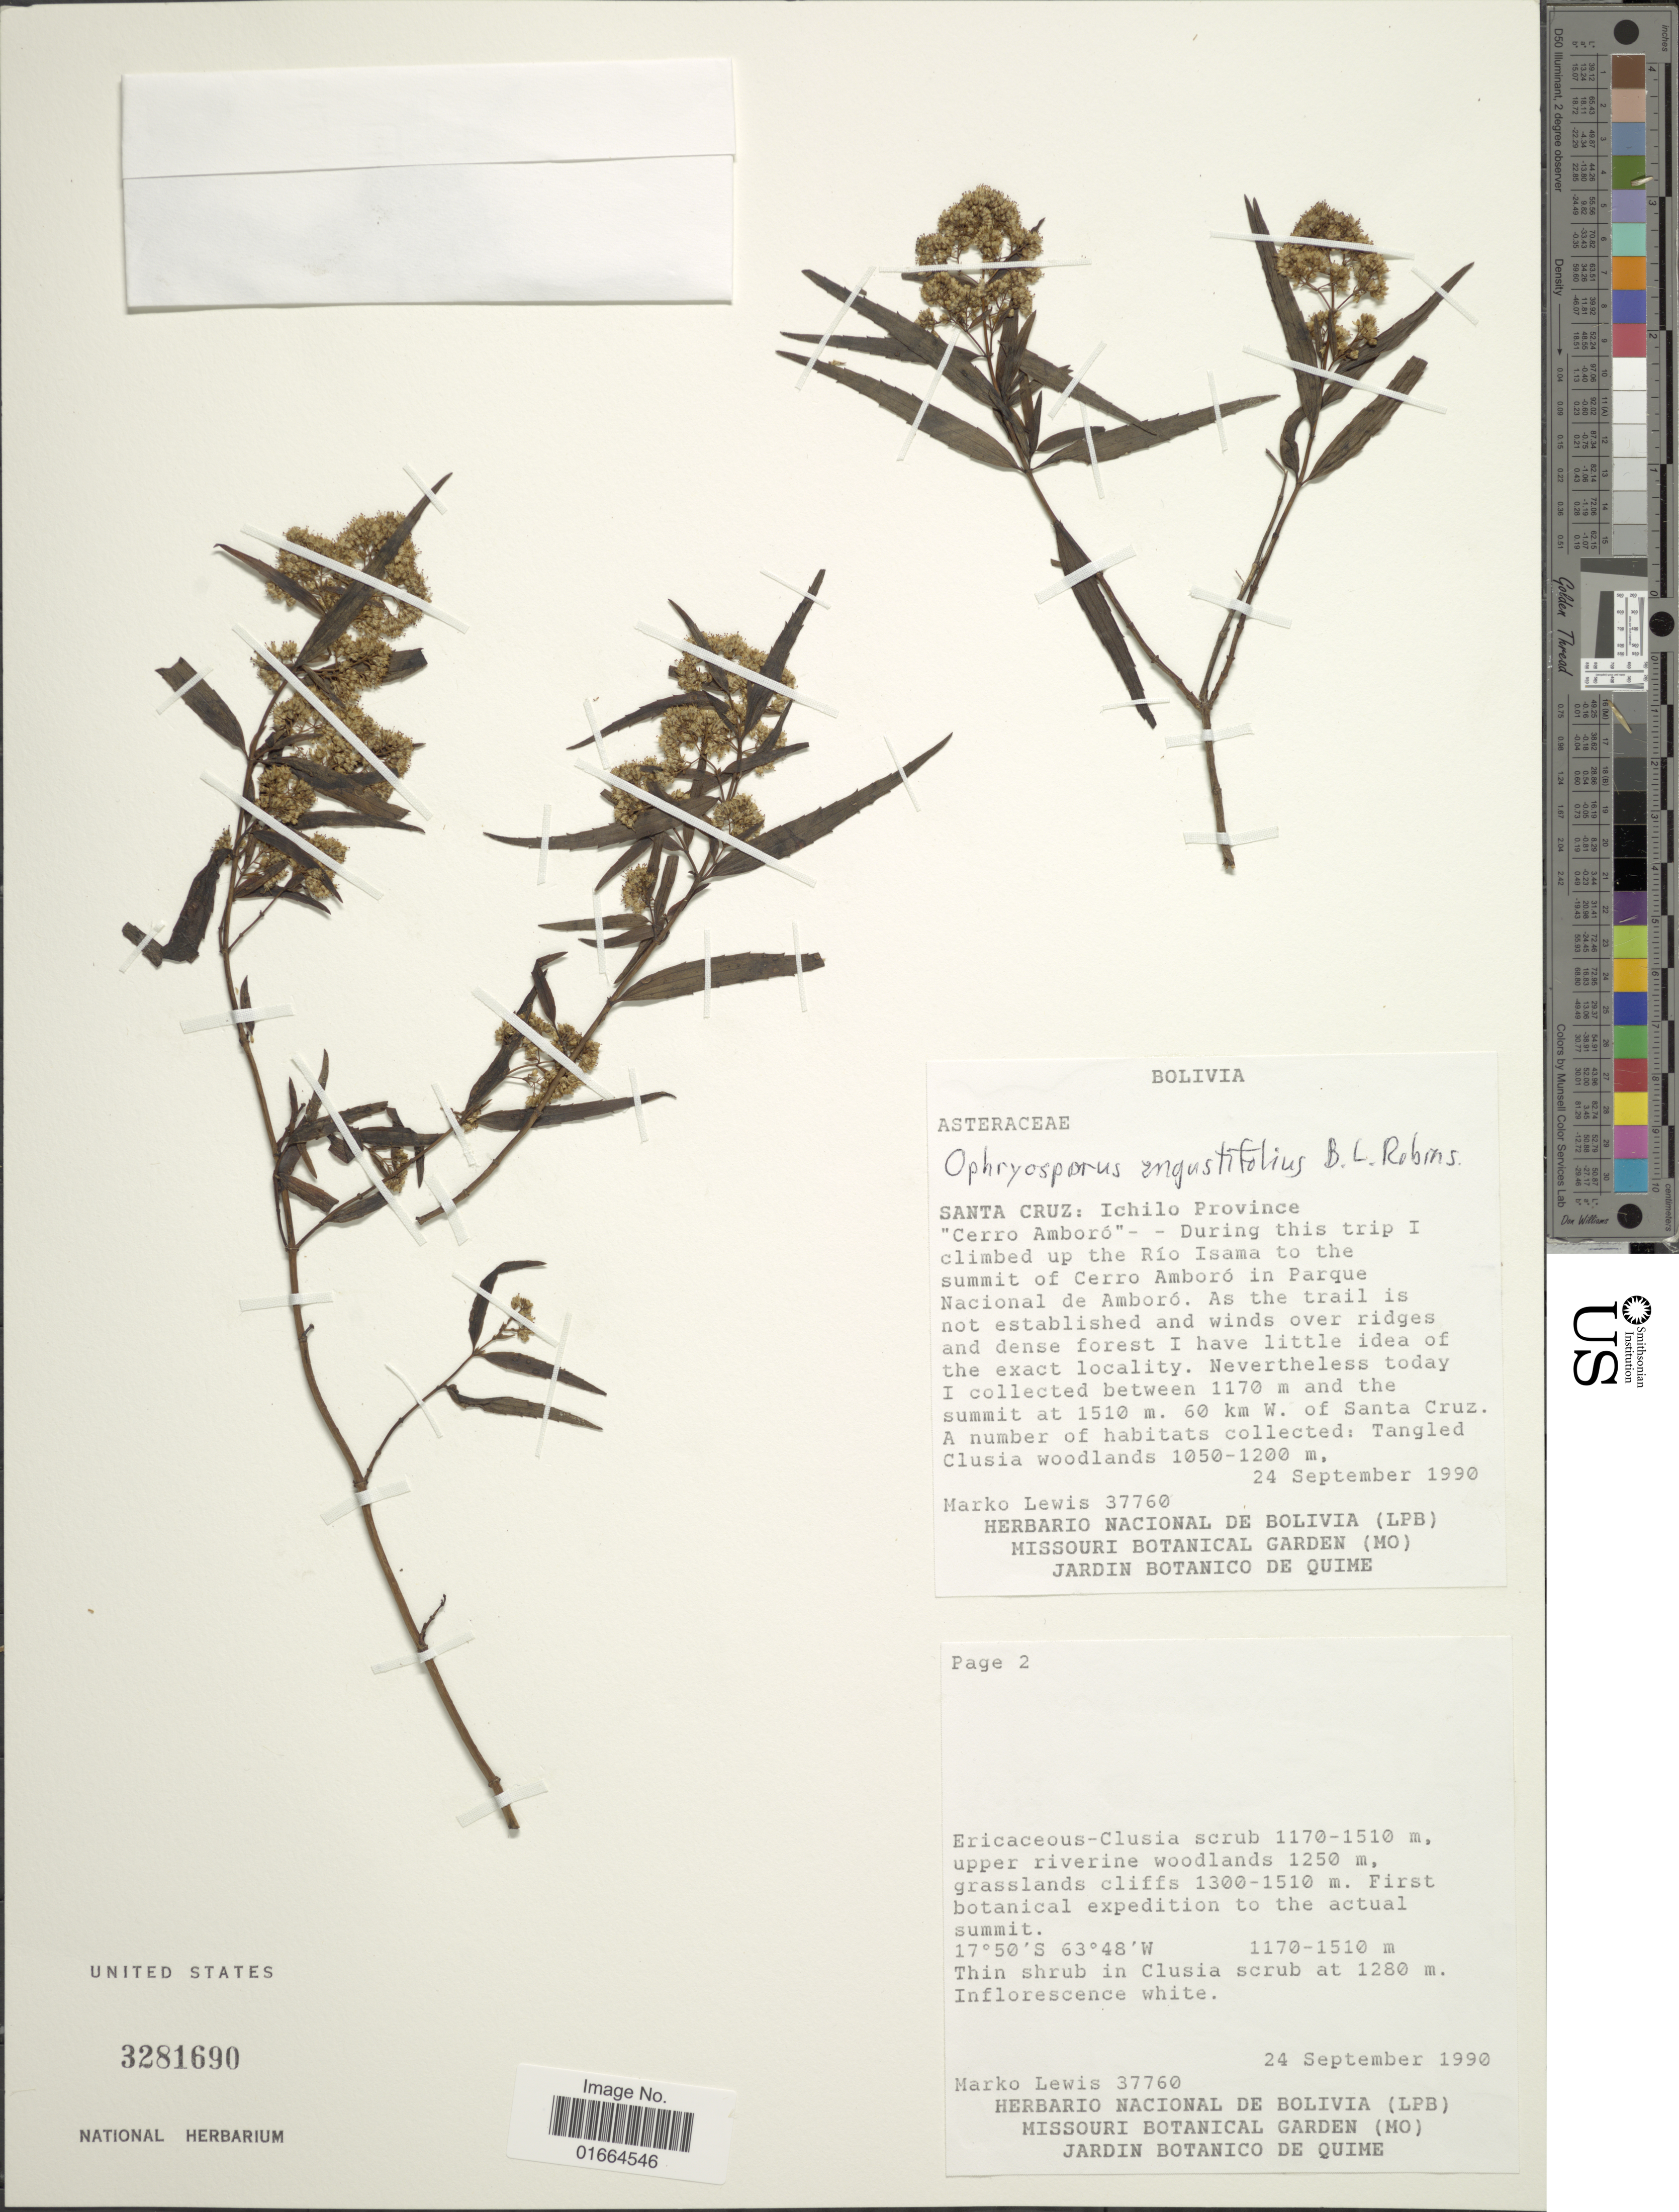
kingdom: Plantae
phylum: Tracheophyta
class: Magnoliopsida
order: Asterales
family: Asteraceae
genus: Ophryosporus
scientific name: Ophryosporus angustifolius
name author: B.L. Rob.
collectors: M. A. Lewis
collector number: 37760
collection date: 1990-09-24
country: Bolivia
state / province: Santa Cruz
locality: Santa Cruz: Ichilo Province, "Cerro Amboro", 60 km W. of Santa Cruz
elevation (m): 1170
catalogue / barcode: US 3281690